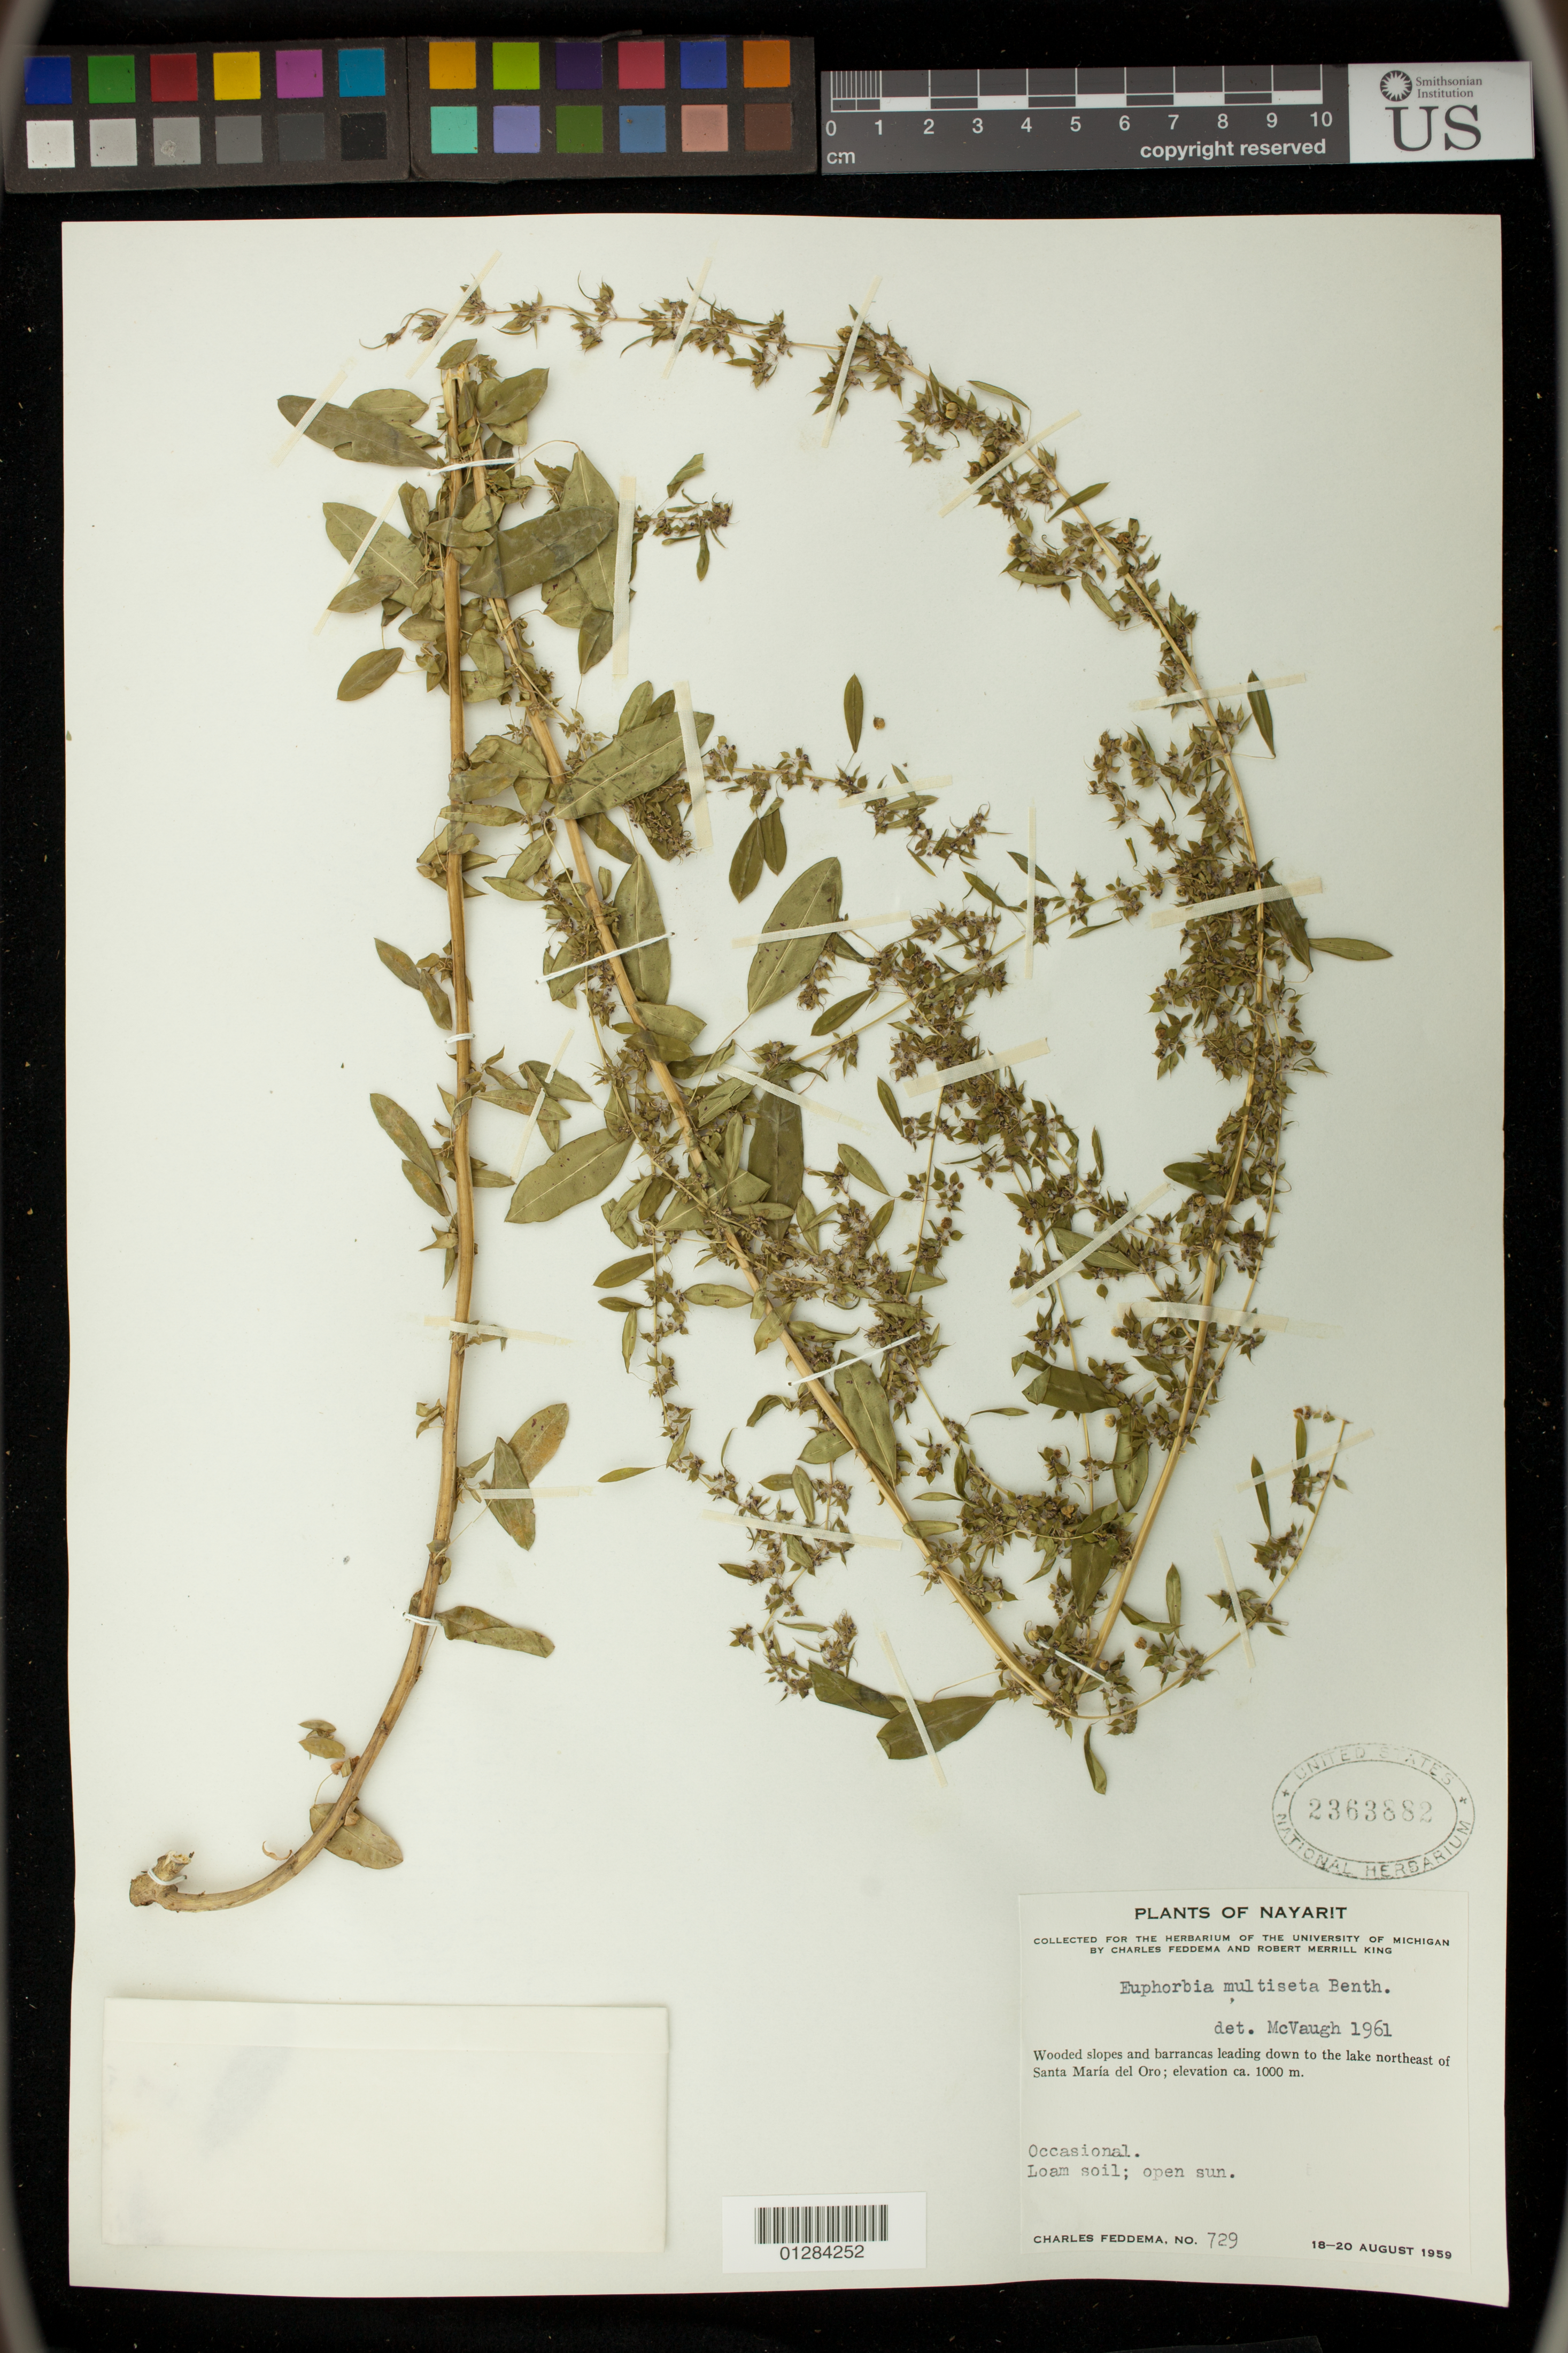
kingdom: Plantae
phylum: Tracheophyta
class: Magnoliopsida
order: Malpighiales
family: Euphorbiaceae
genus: Euphorbia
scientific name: Euphorbia multiseta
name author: Benth.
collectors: C. Feddema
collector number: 729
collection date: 1959-08-18/1959-08-20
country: Mexico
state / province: Nayarit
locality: Slopes and barrancas leading down to the lake northeast of Santa Maria del Oro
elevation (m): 1000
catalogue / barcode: US 2363882